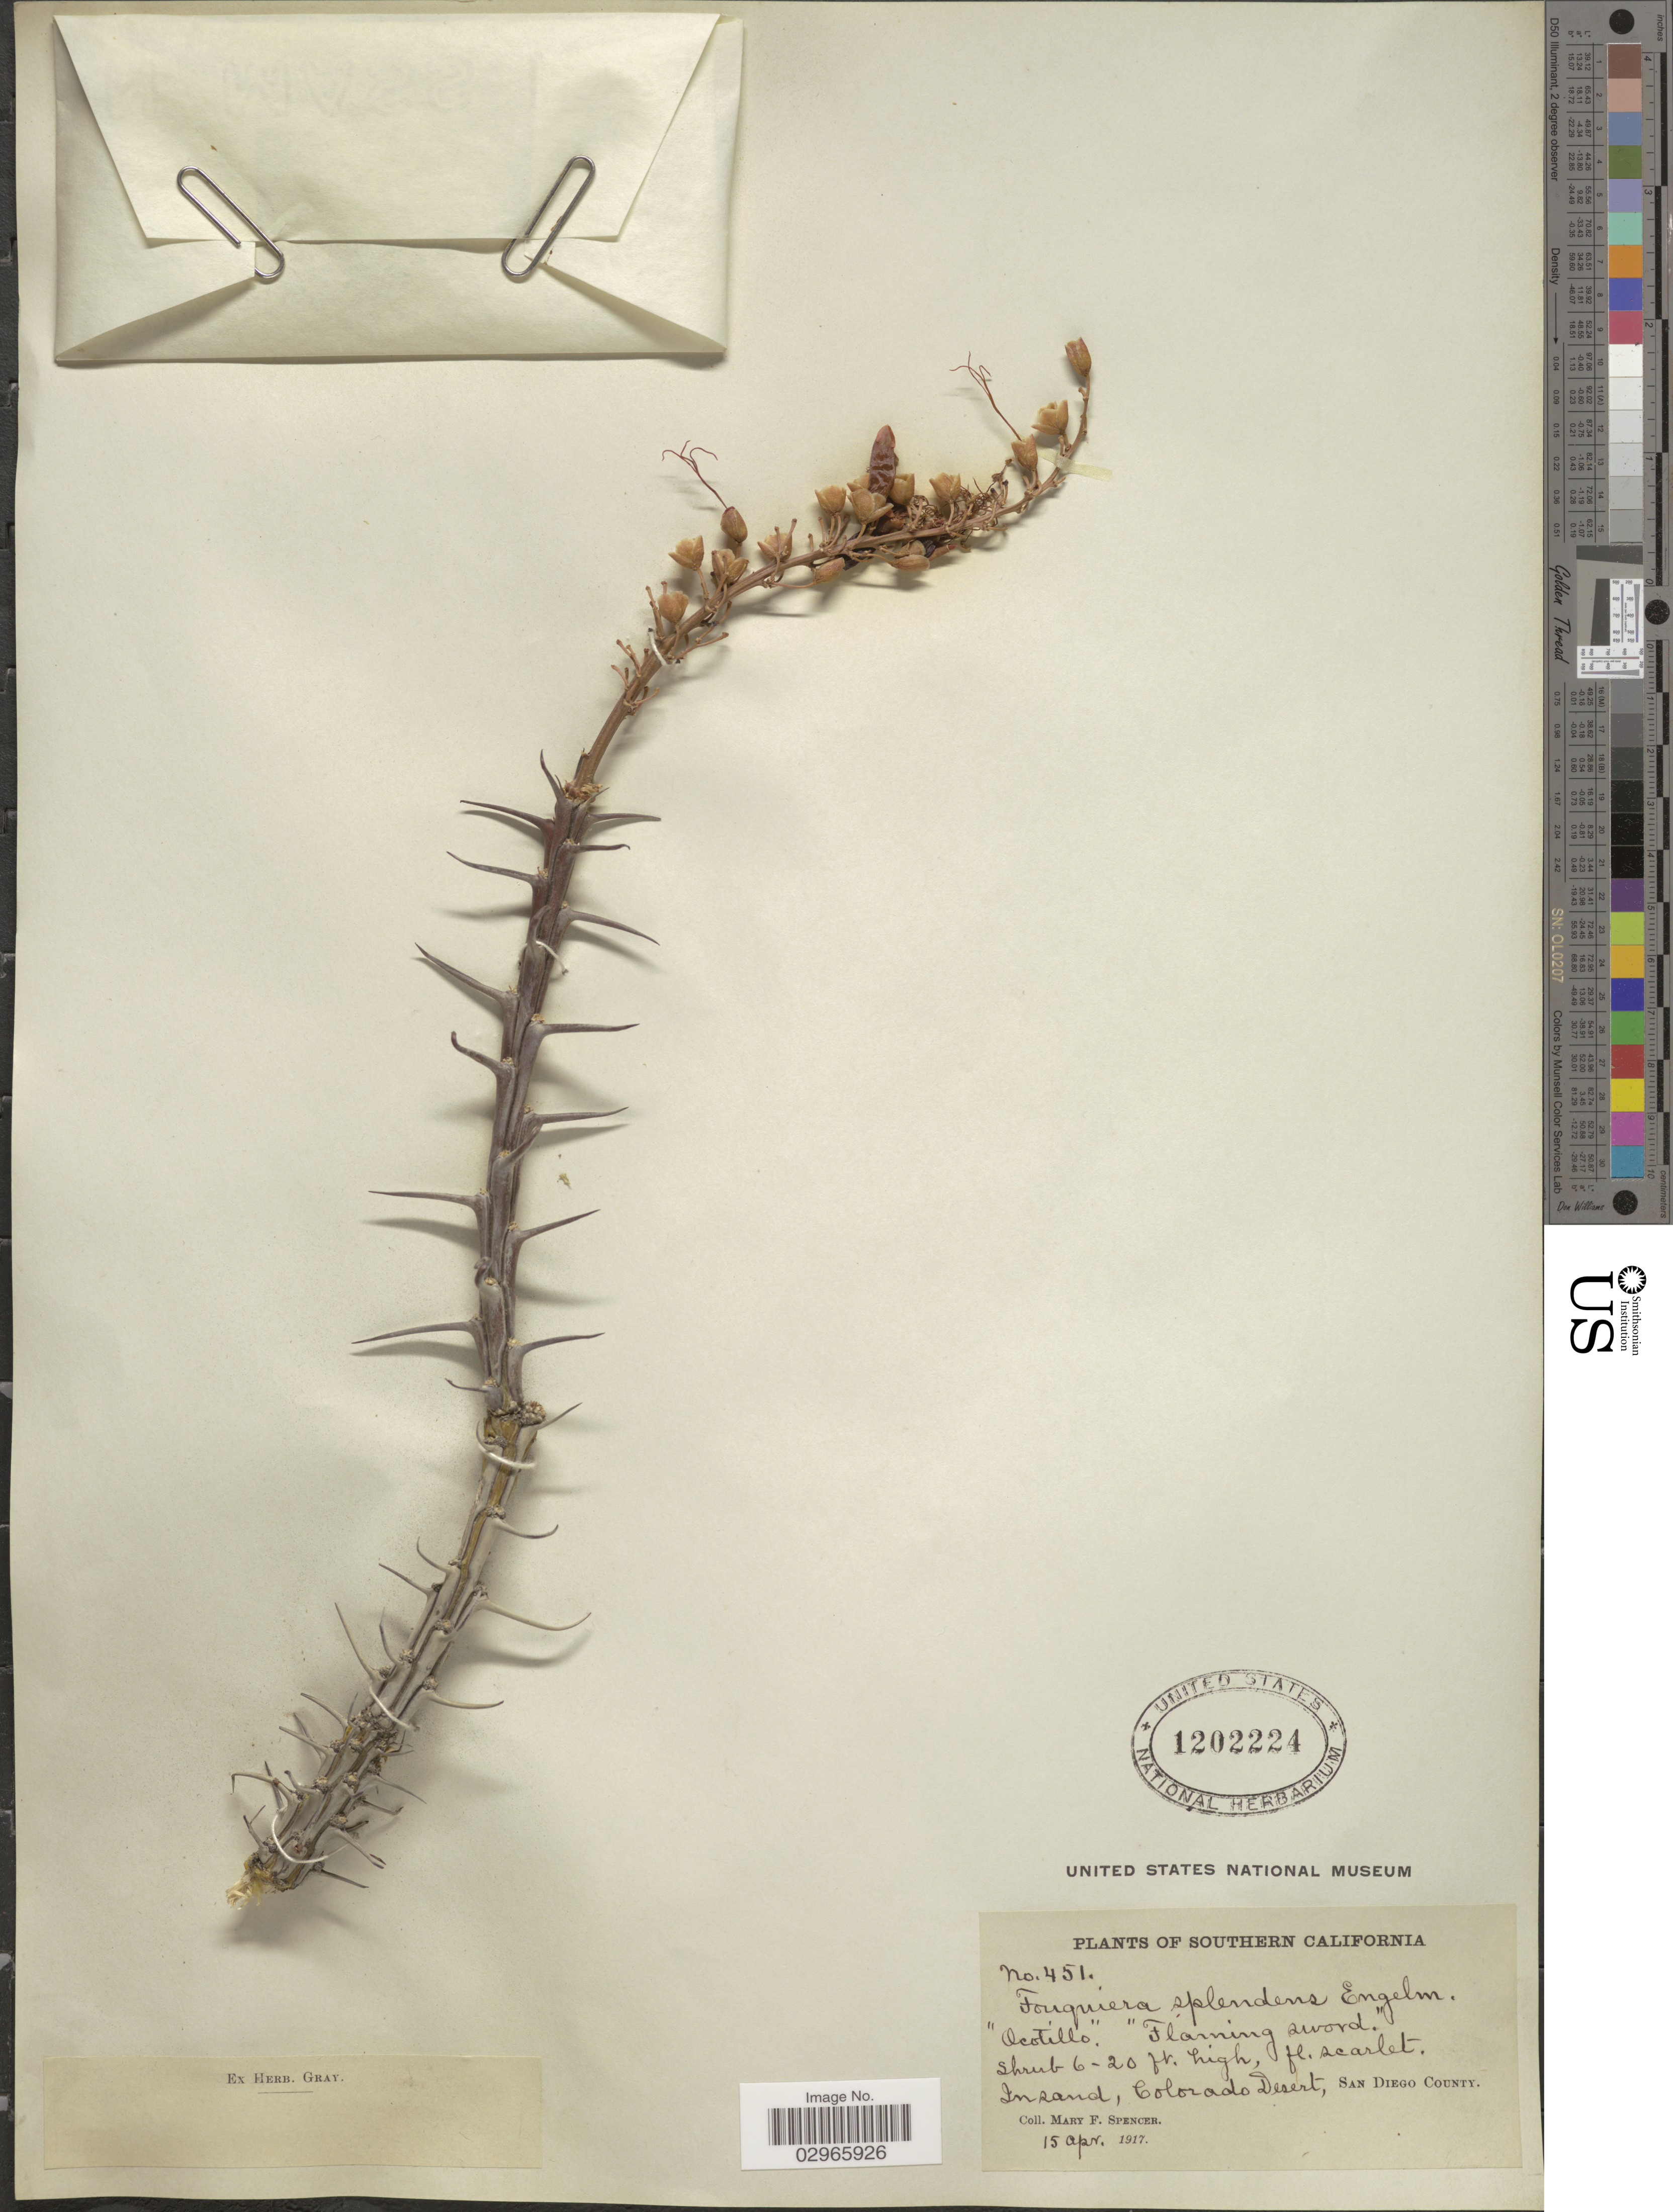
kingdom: Plantae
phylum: Tracheophyta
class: Magnoliopsida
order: Ericales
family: Fouquieriaceae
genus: Fouquieria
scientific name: Fouquieria splendens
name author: Engelm.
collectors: M. Spencer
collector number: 451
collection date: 1917-04-15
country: United States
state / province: California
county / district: San Diego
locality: Southern California. Colorado Desert, San Diego County.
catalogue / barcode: US 1202224